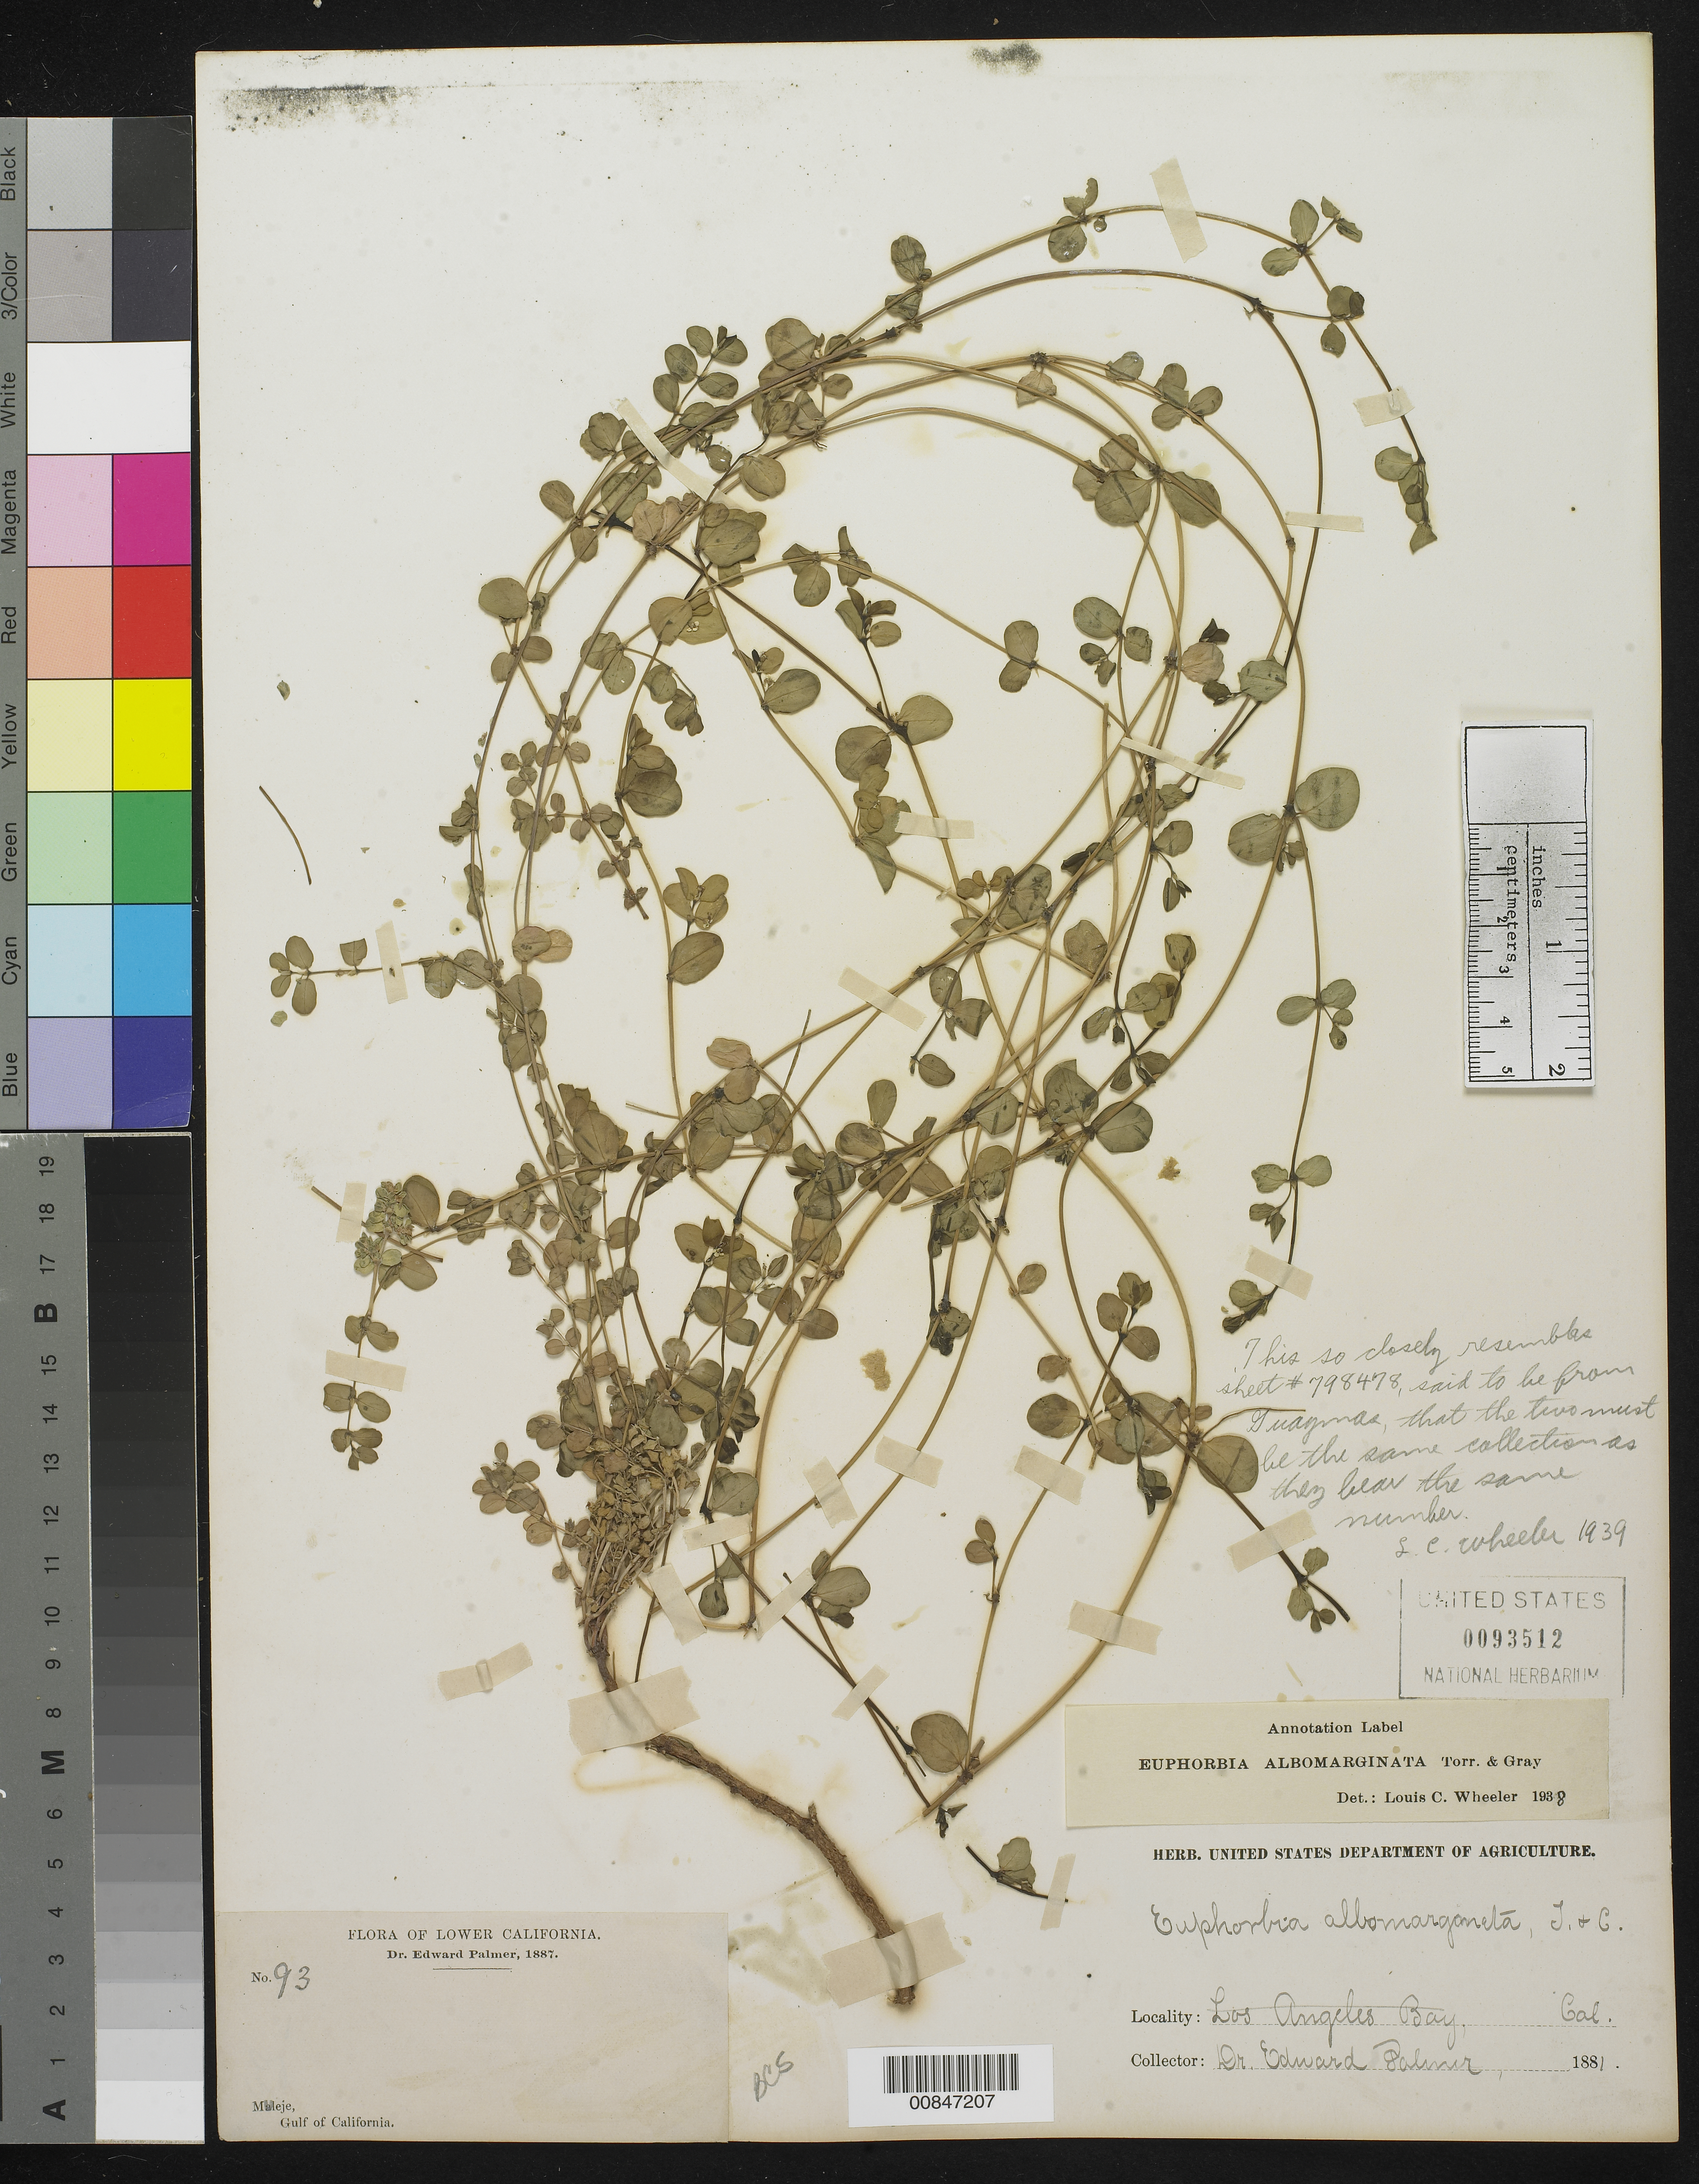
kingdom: Plantae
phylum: Tracheophyta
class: Magnoliopsida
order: Malpighiales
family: Euphorbiaceae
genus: Euphorbia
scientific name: Euphorbia albomarginata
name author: Torr. & A. Gray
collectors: E. Palmer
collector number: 93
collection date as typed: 1887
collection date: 1887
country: Mexico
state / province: Baja California Sur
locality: Muleje, Gulf of California, Baja California Sur.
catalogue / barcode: US 93512